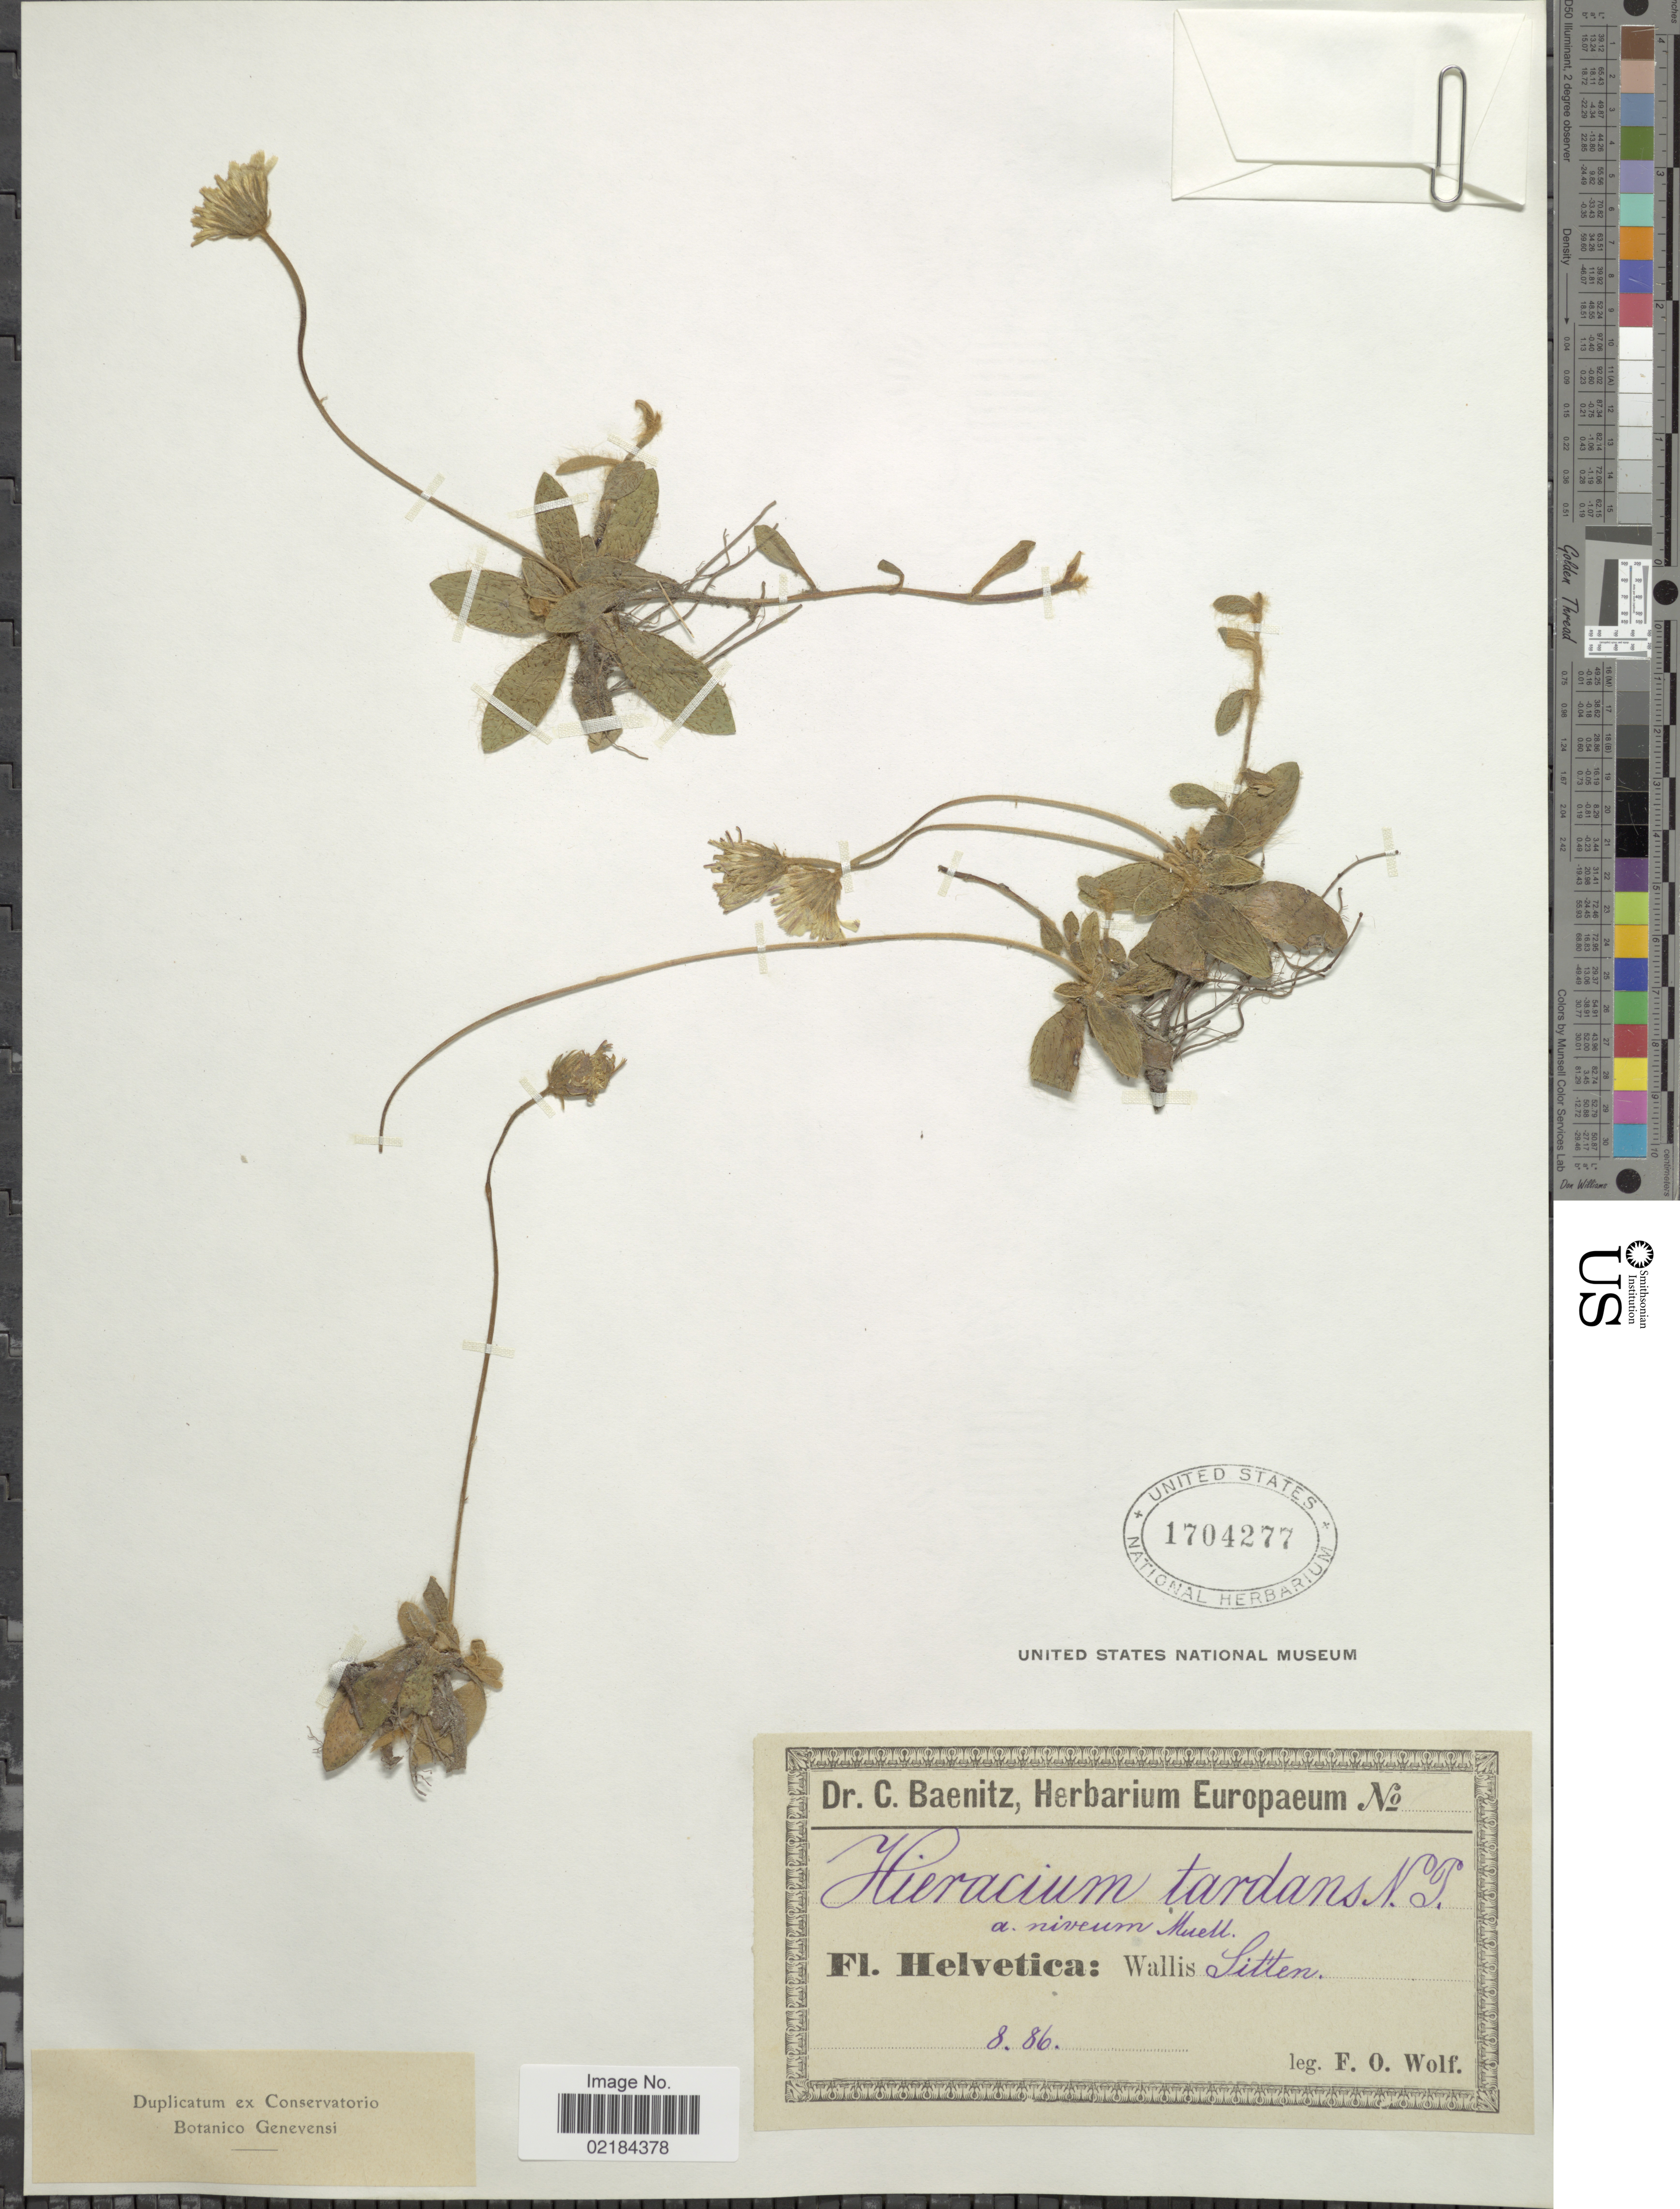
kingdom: Plantae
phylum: Tracheophyta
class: Magnoliopsida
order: Asterales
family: Asteraceae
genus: Pilosella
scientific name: Pilosella tardans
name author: (Peter) Soják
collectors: F. Wolf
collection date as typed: Transcribed d/m/y: /8/86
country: Switzerland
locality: Helvetica: Wallis Sitten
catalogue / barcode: US 1704277